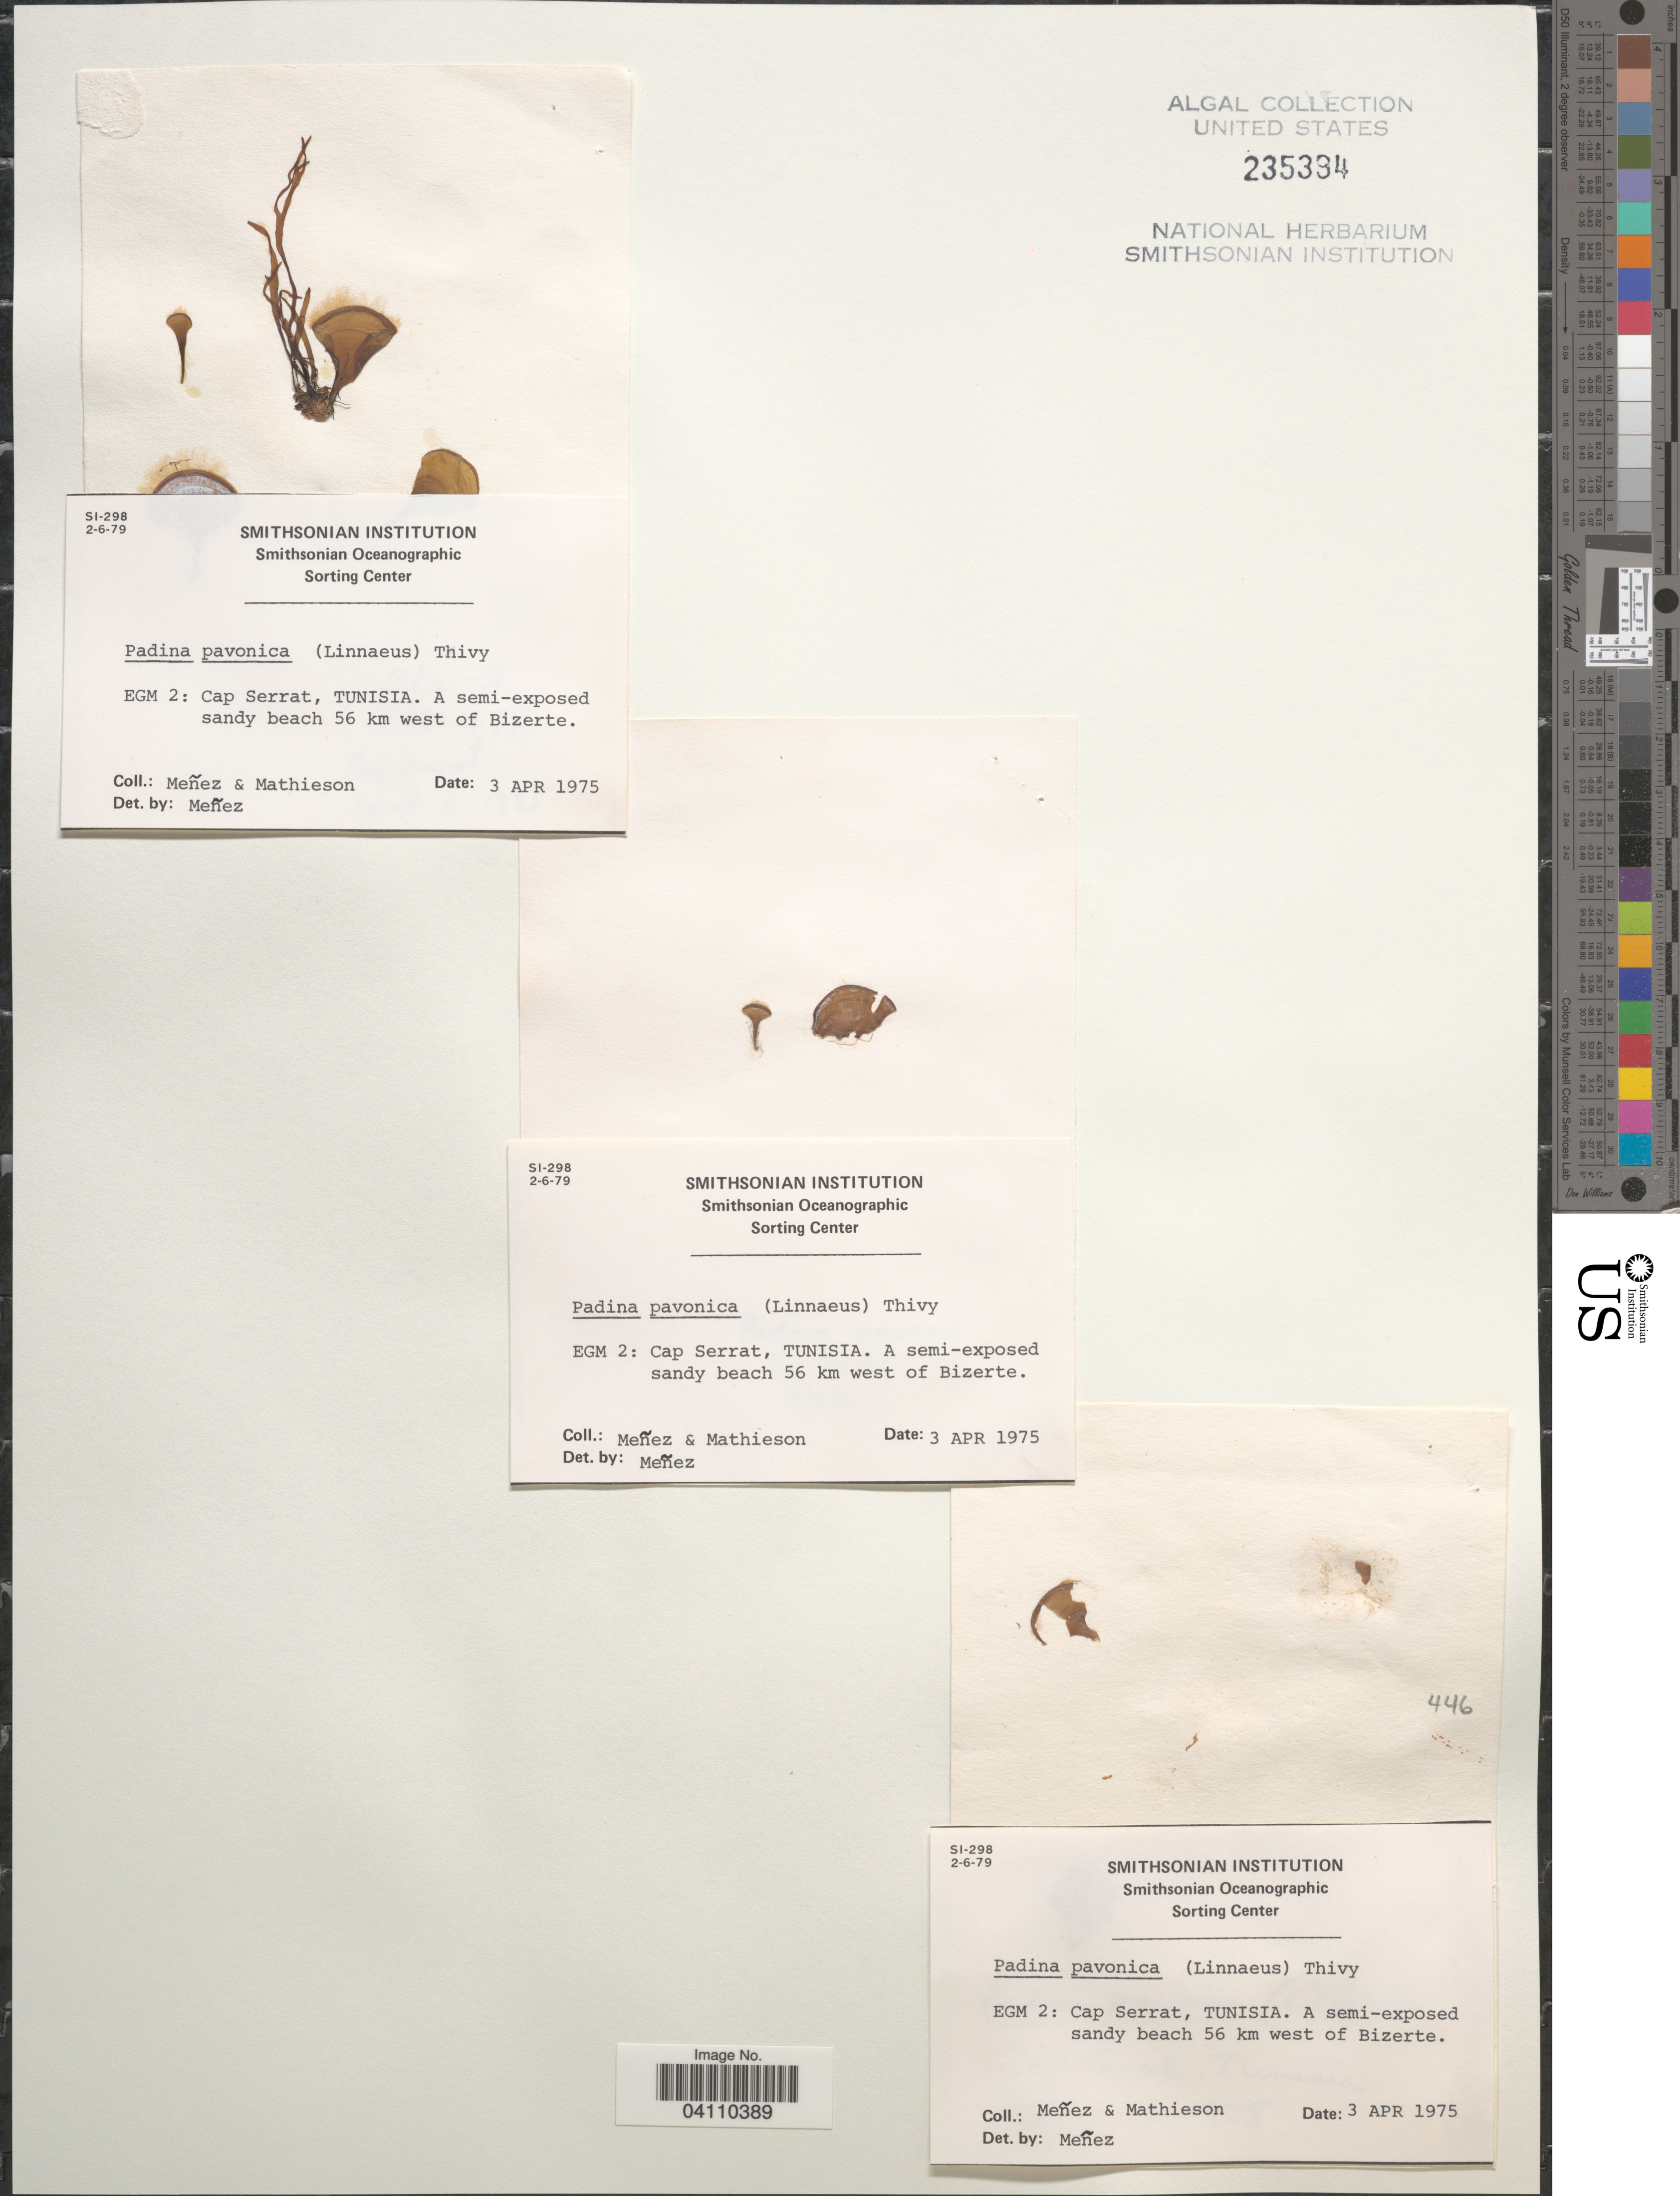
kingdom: Chromista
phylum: Ochrophyta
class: Phaeophyceae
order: Dictyotales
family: Dictyotaceae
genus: Padina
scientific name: Padina pavonica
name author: (L.) Thivy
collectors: Menez & Mathieson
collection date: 1975-04-03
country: Tunisia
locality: EGM 2: Cap Serrat, Tunisia. A semi-exposed sandy beach 56 km west of Bizerte.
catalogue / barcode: US 235394